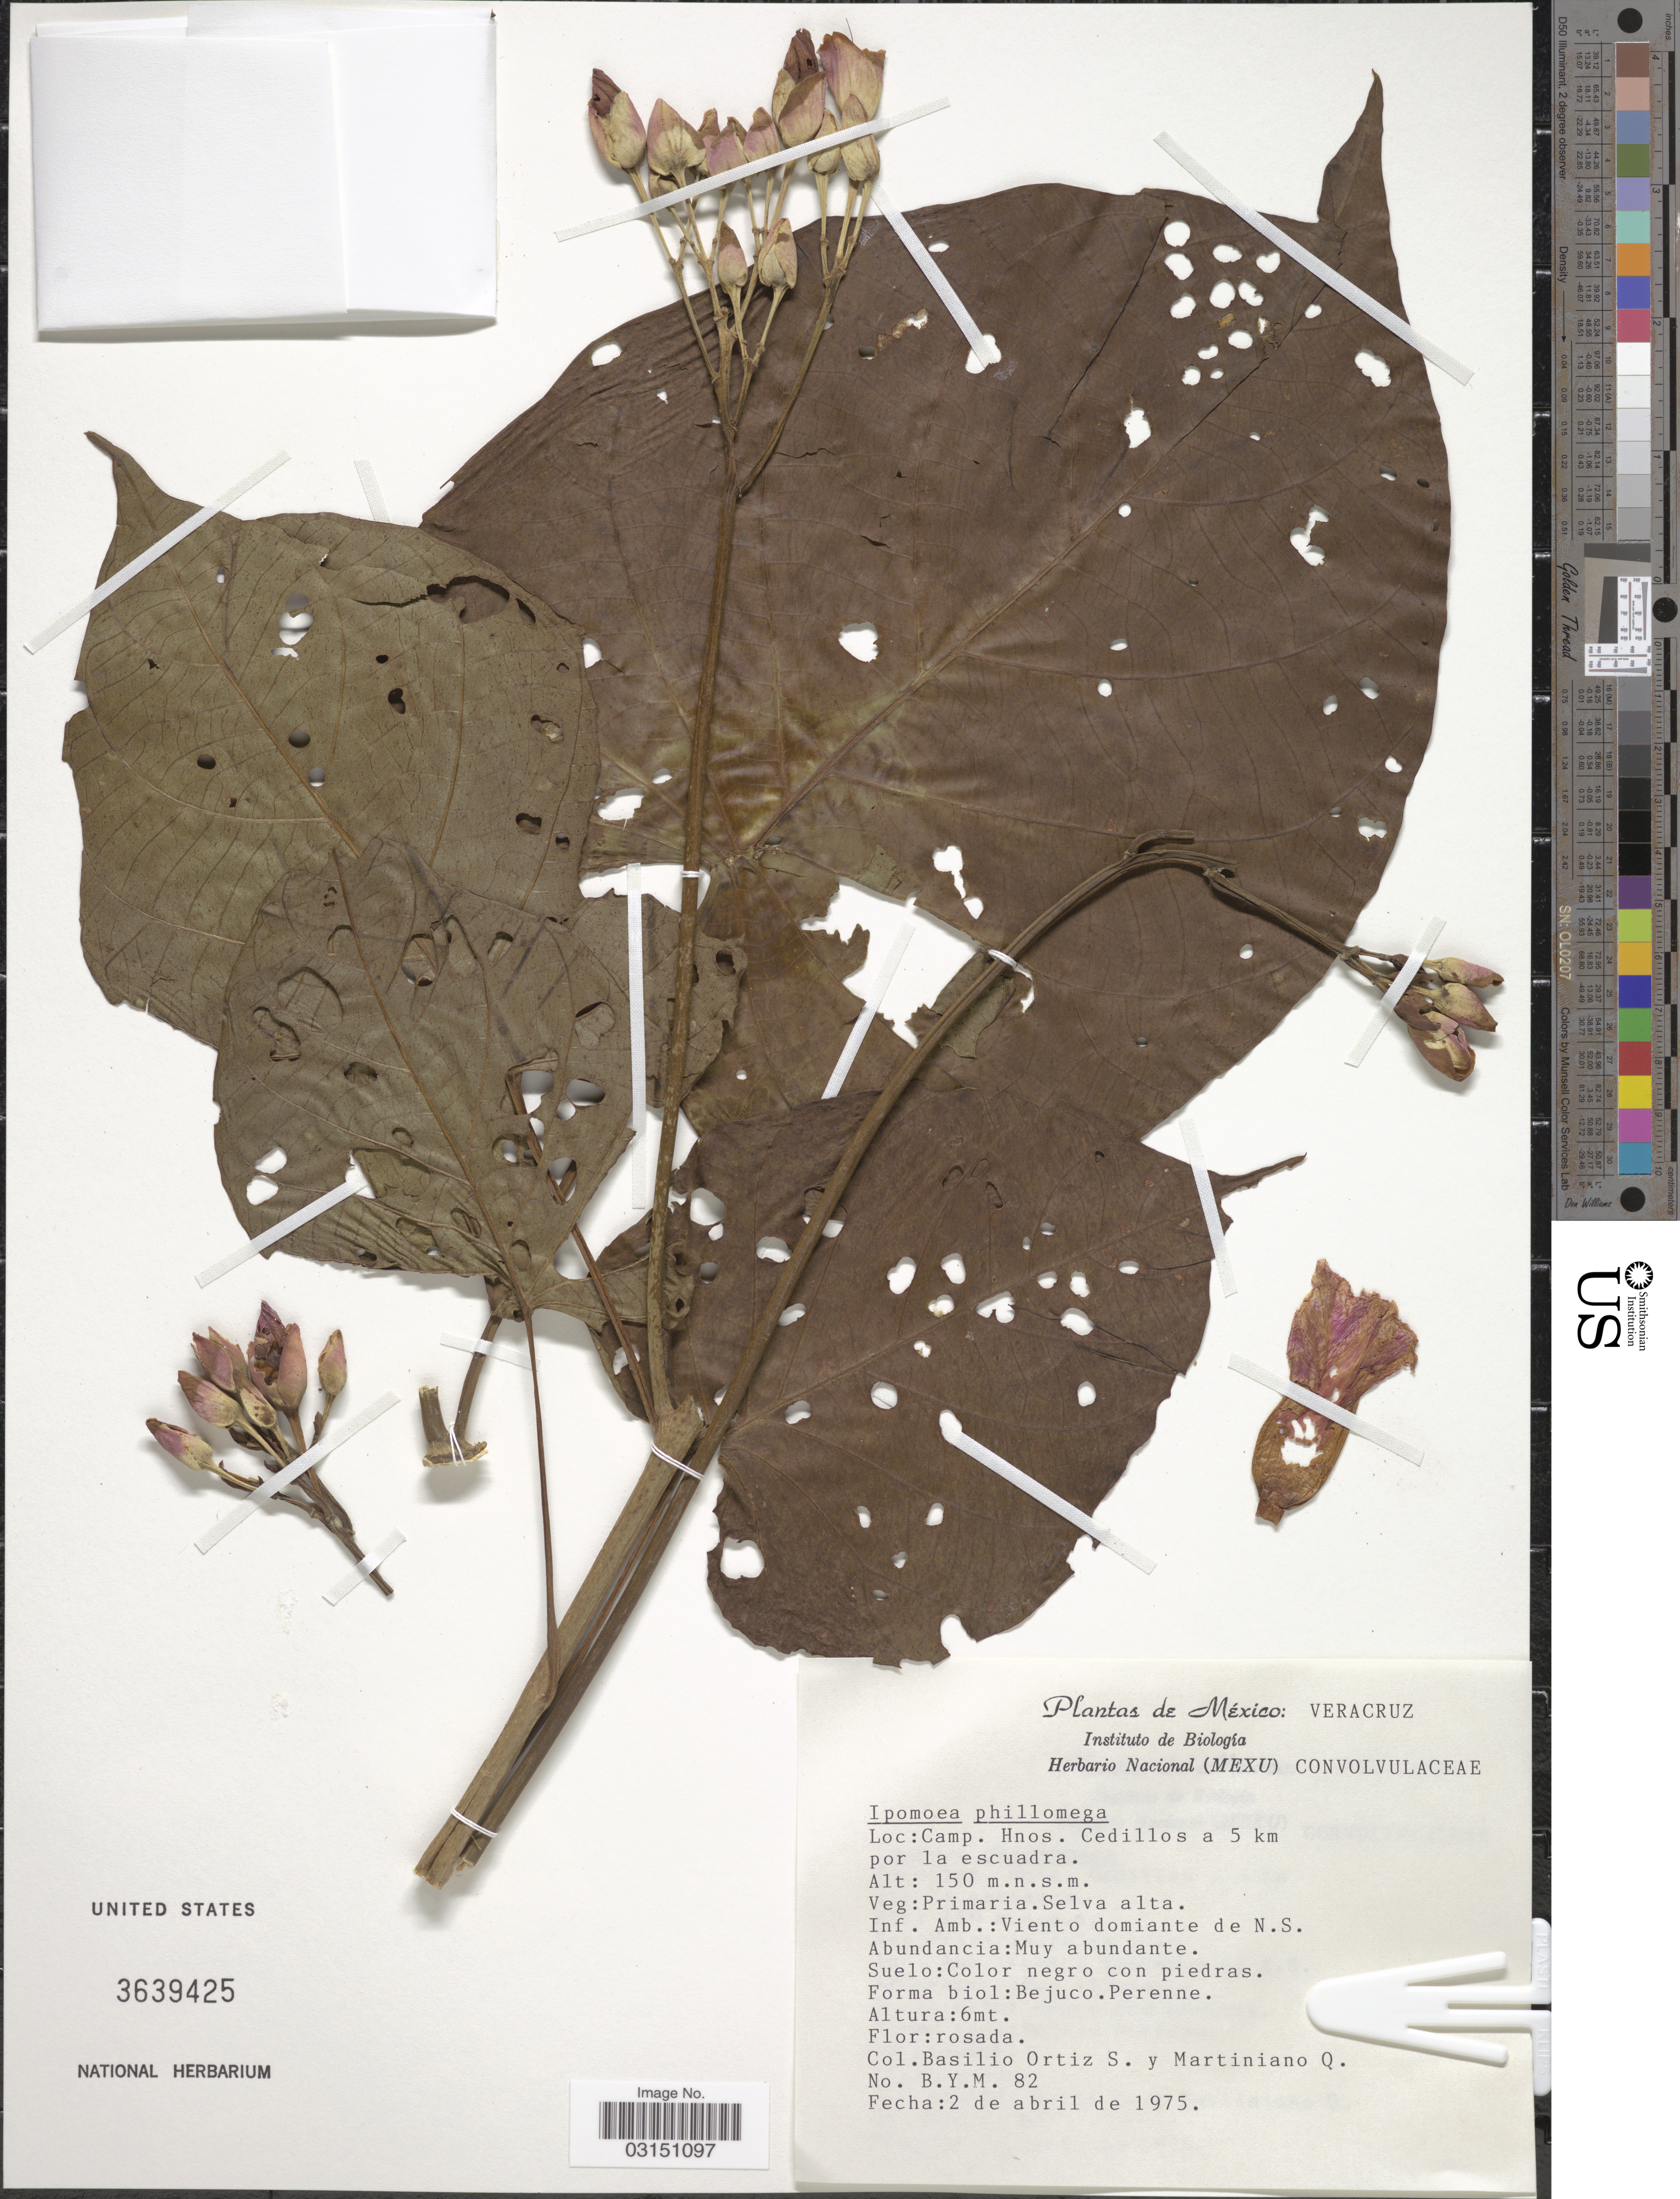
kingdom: Plantae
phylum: Tracheophyta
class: Magnoliopsida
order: Solanales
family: Convolvulaceae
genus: Ipomoea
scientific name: Ipomoea philomega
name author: (Vell.) House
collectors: B. Ortiz S. & Q. Martiniano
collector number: B. Y. M. 82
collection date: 1975-04-02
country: Mexico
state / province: Veracruz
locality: Veracruz. Camp. Hnos. Cedillos a 5 km por la escuadra.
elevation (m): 150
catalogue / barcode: US 3639425